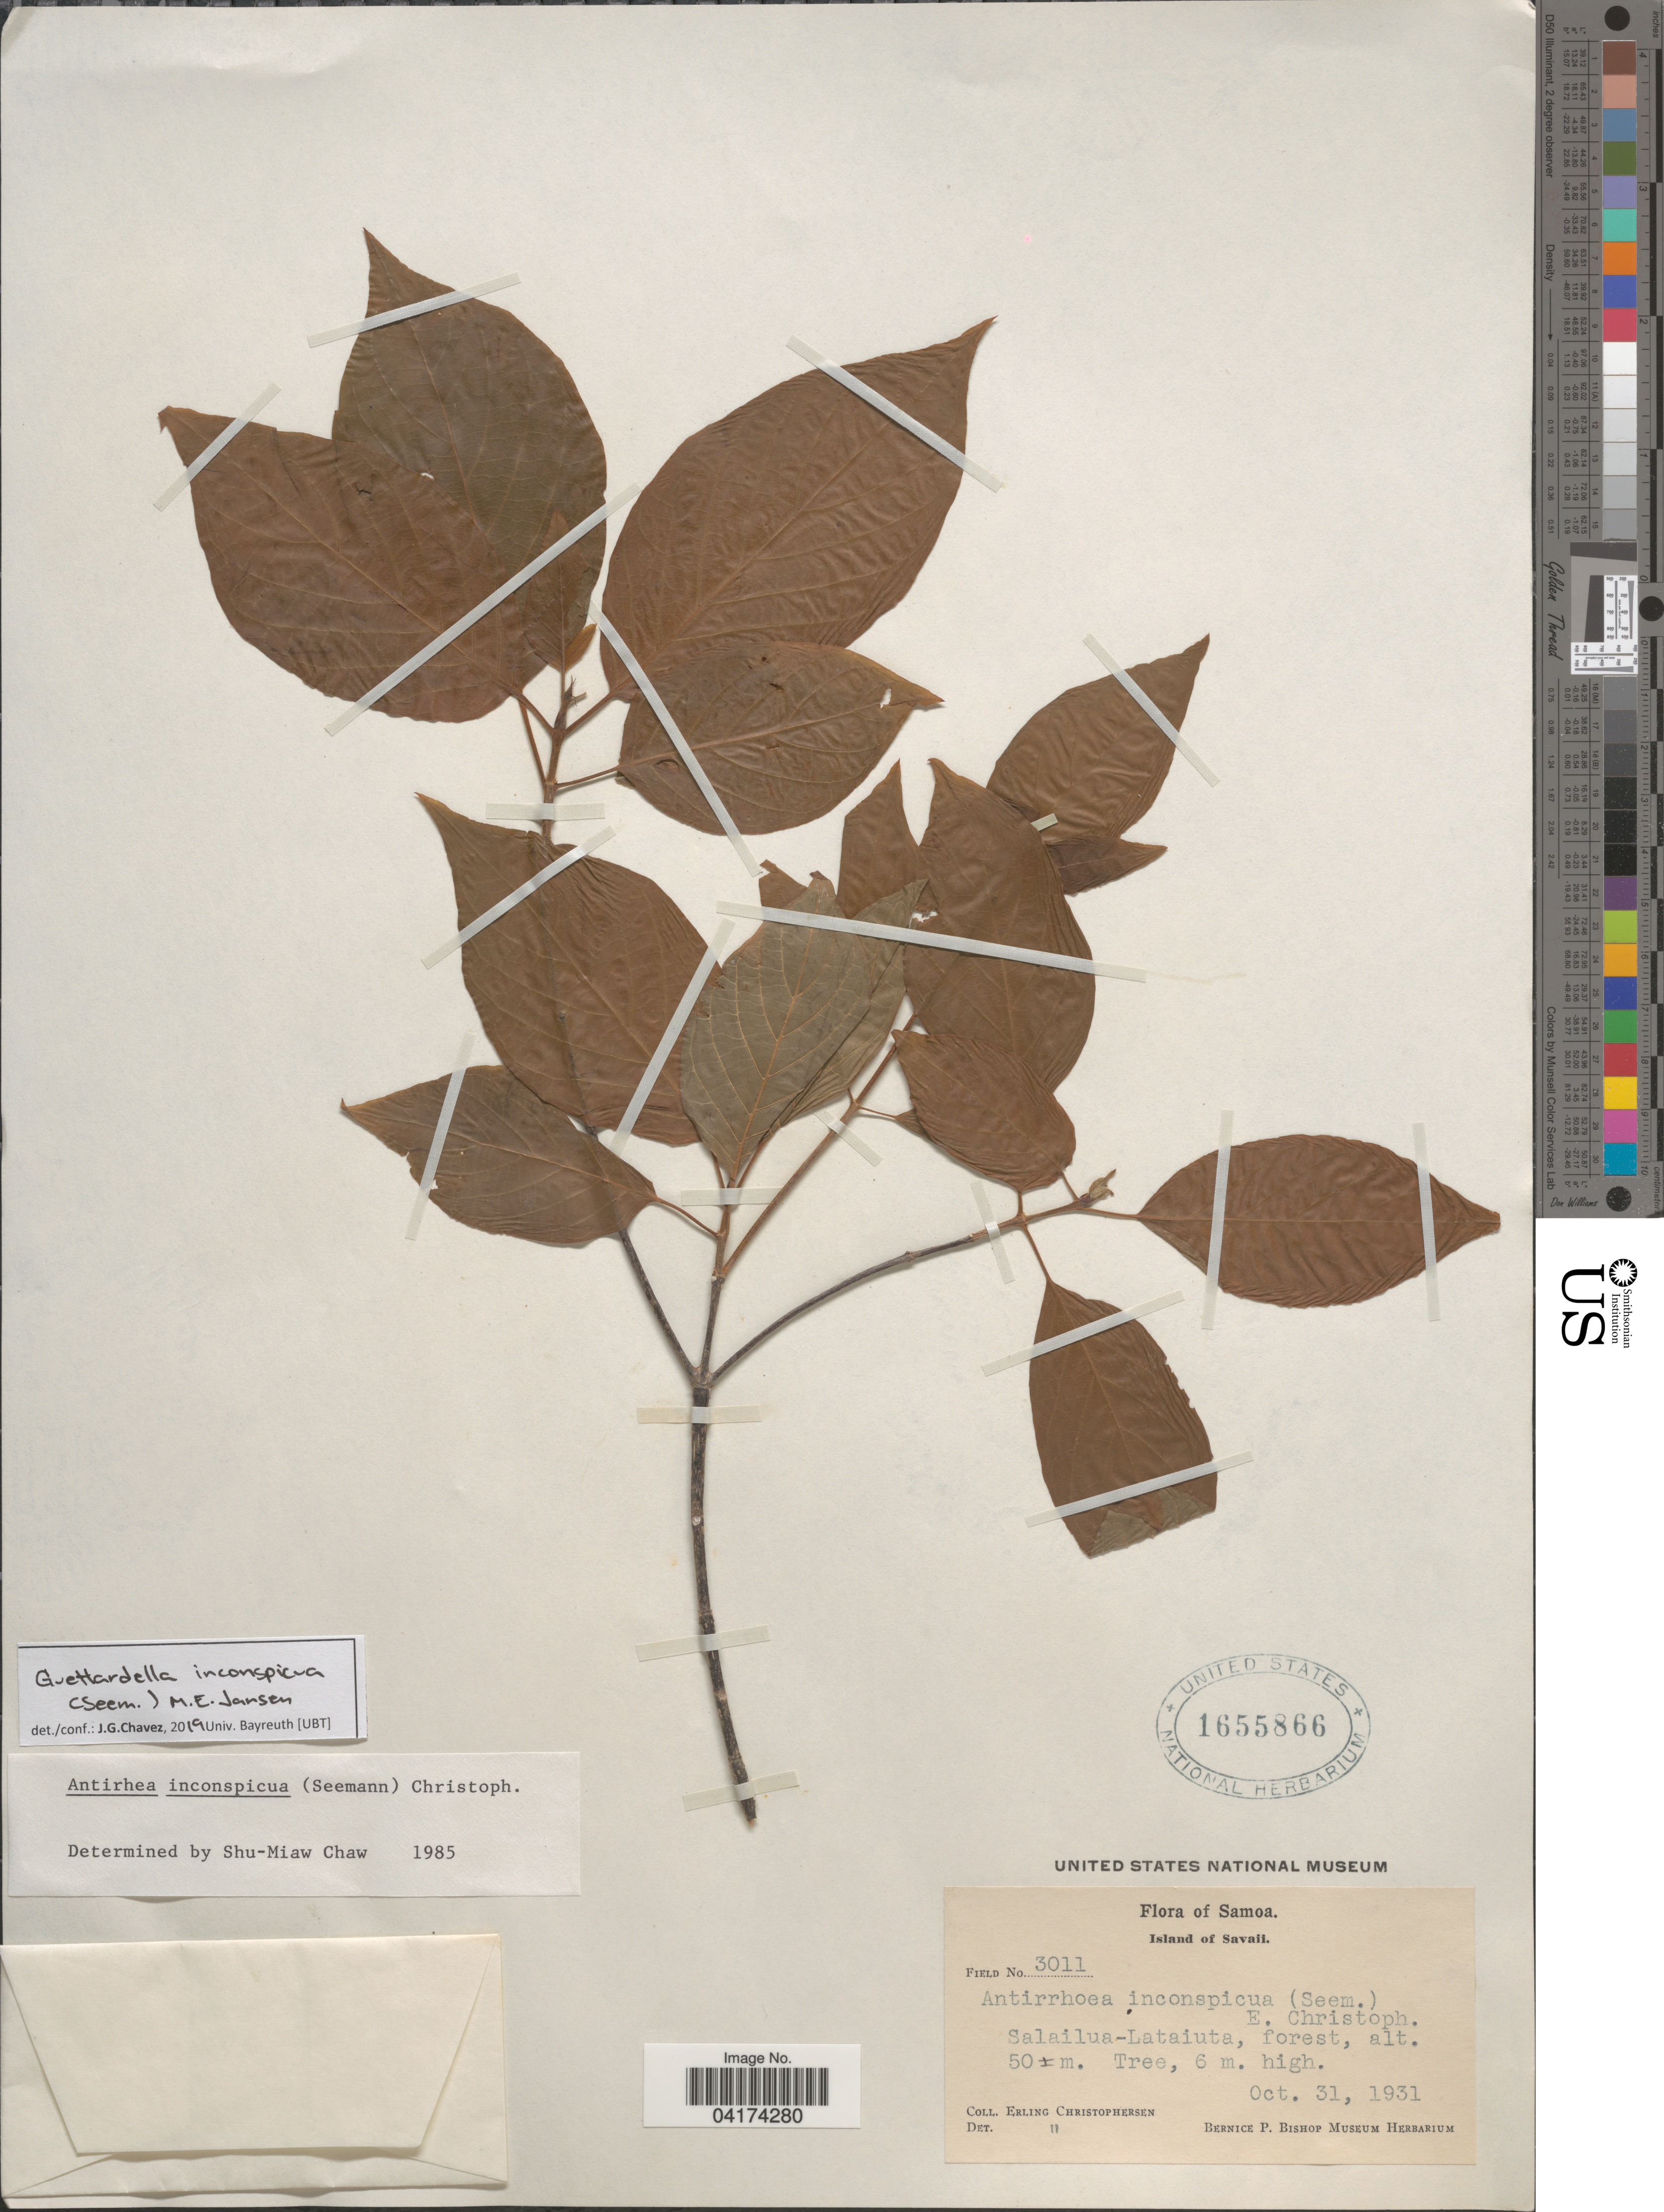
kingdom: Plantae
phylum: Tracheophyta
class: Magnoliopsida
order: Gentianales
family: Rubiaceae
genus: Guettardella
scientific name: Guettardella inconspicua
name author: (Seem.) M. E. Jansen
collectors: E. Christophersen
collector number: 3011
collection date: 1931-10-31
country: Samoa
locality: Samoa. Island of Savaii. Salailua-Lataiuta.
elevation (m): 50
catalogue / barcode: US 1655866